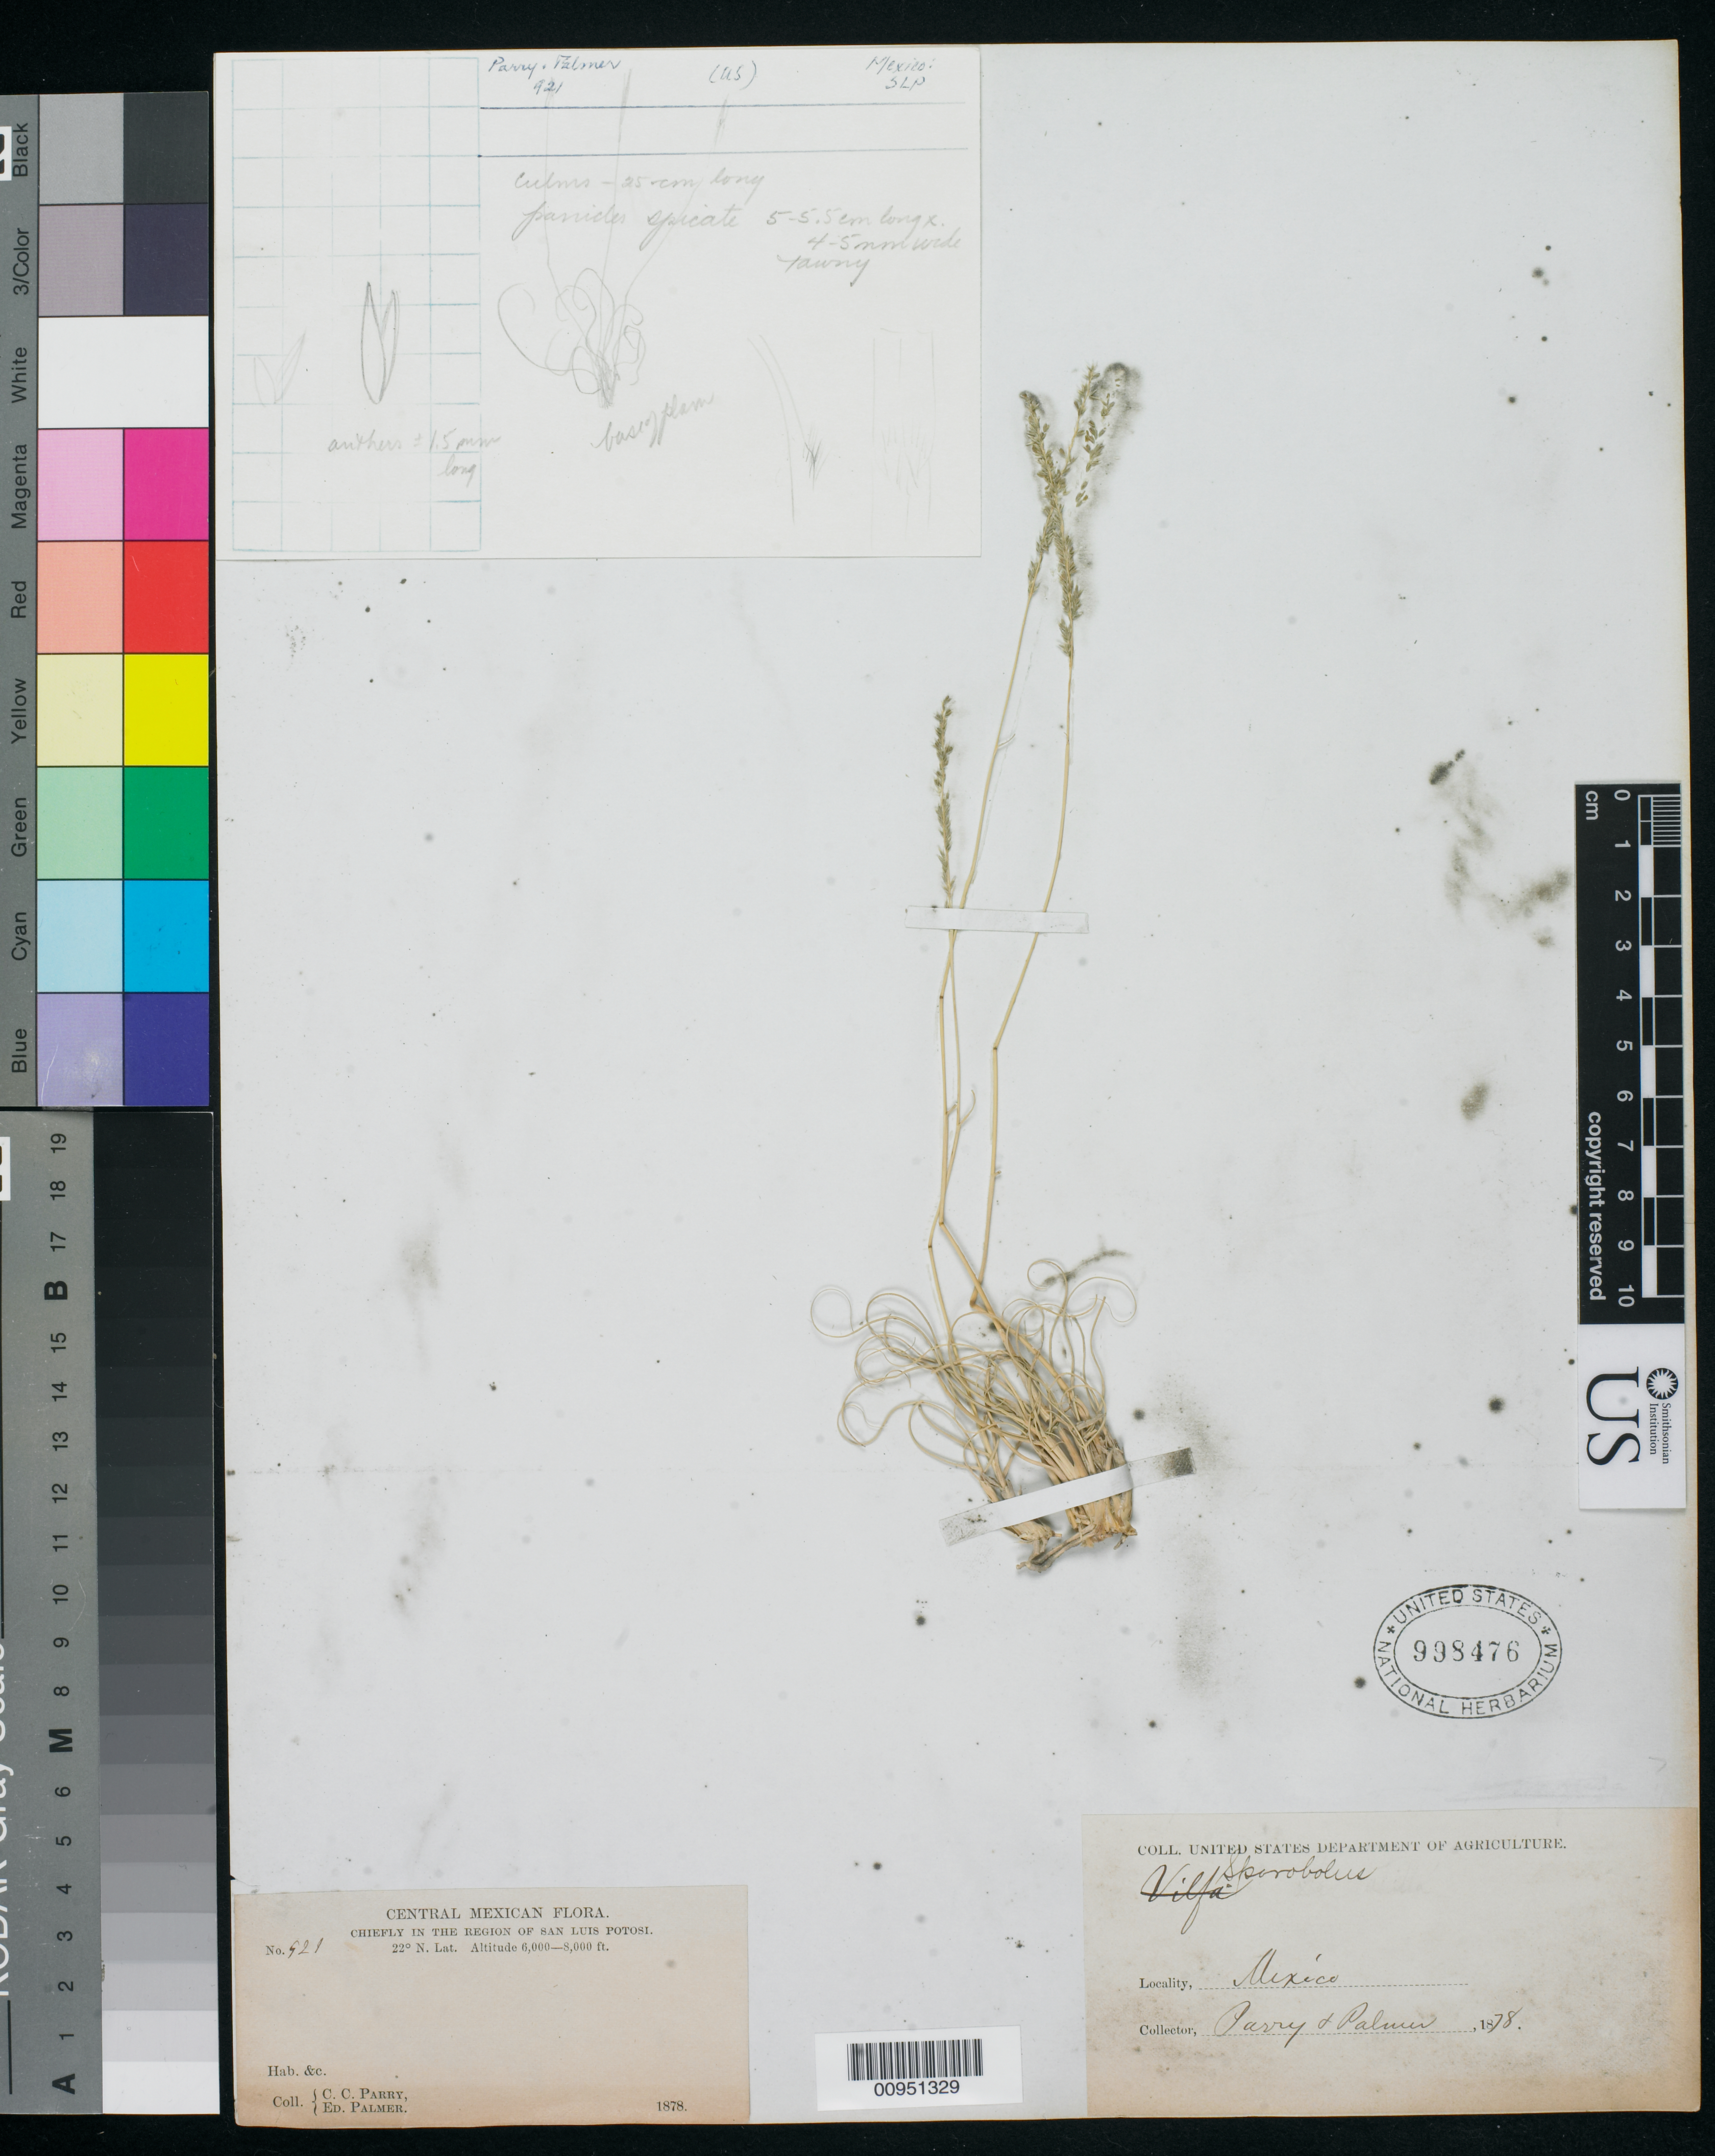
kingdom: Plantae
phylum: Tracheophyta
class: Liliopsida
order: Poales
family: Poaceae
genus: Sporobolus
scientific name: Sporobolus sp.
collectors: C. C. Parry & E. Palmer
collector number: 921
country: Mexico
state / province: San Luis Potosí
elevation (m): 1829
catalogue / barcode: US 998476